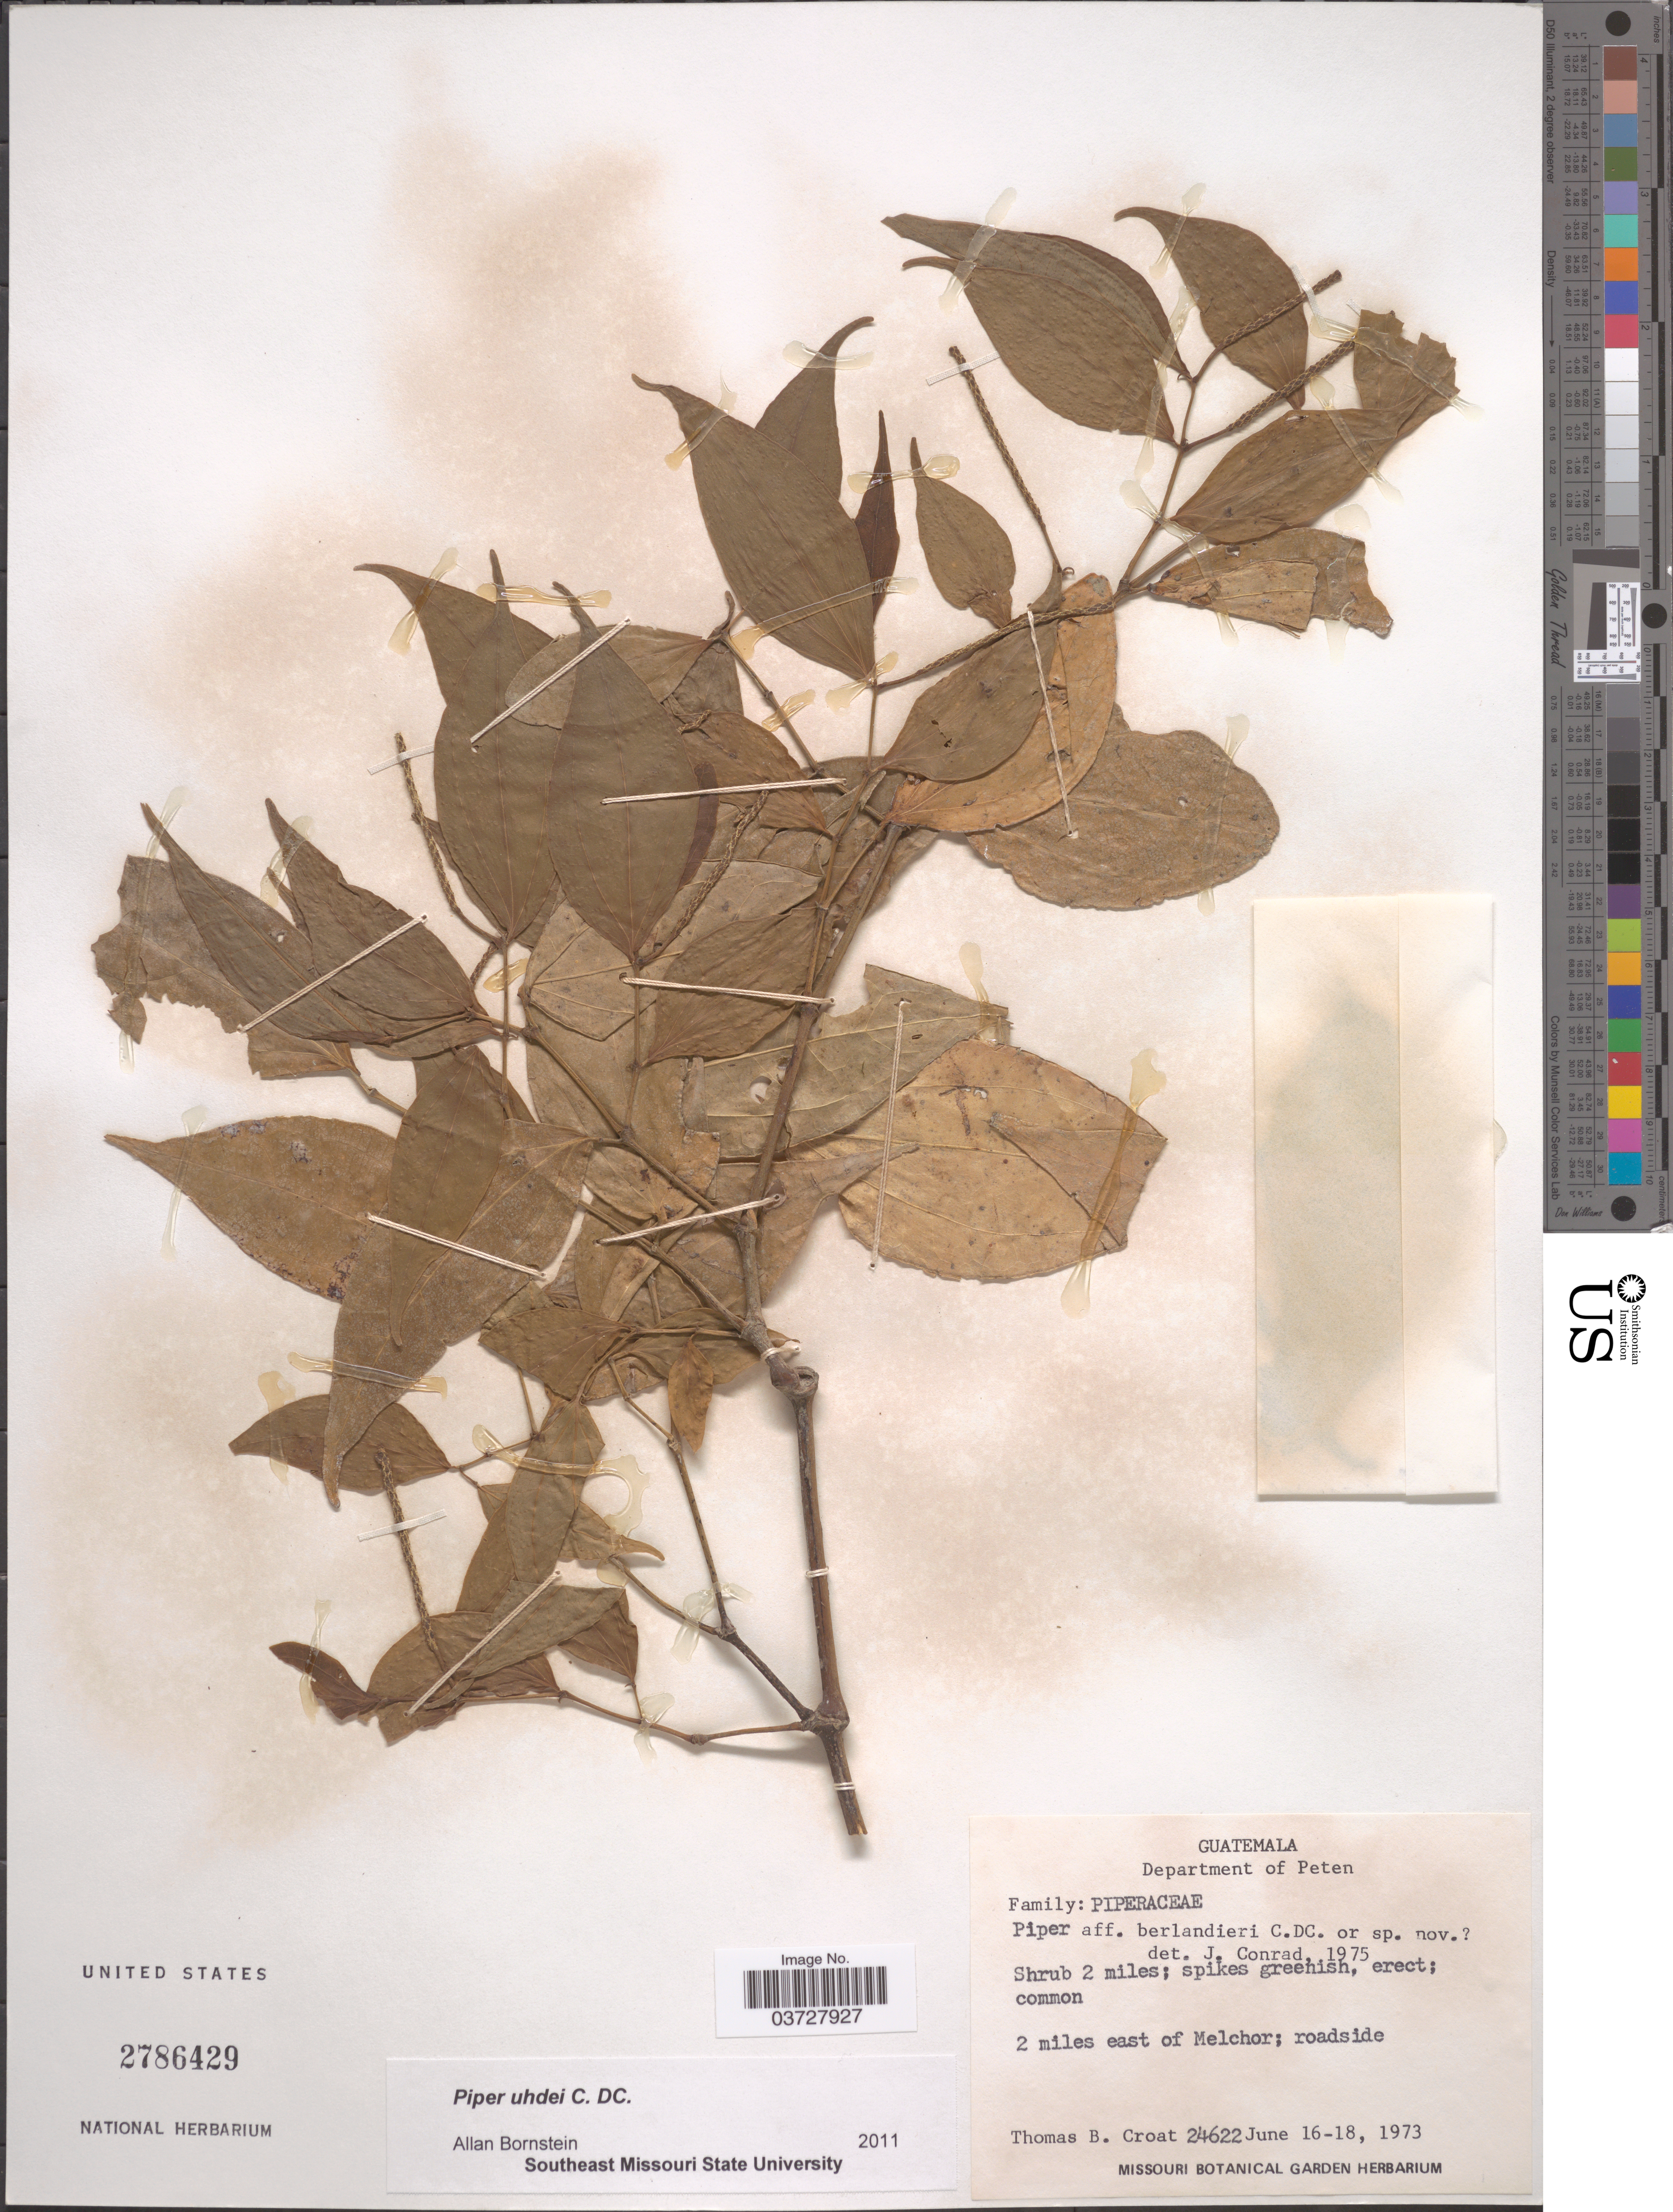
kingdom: Plantae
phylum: Tracheophyta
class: Magnoliopsida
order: Piperales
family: Piperaceae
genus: Piper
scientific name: Piper uhdei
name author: C. DC.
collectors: T. B. Croat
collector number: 24622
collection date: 1973-06-16/1973-06-18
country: Guatemala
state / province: El Peten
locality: Department of Peten. 2 miles east of Melchor.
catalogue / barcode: US 2786429